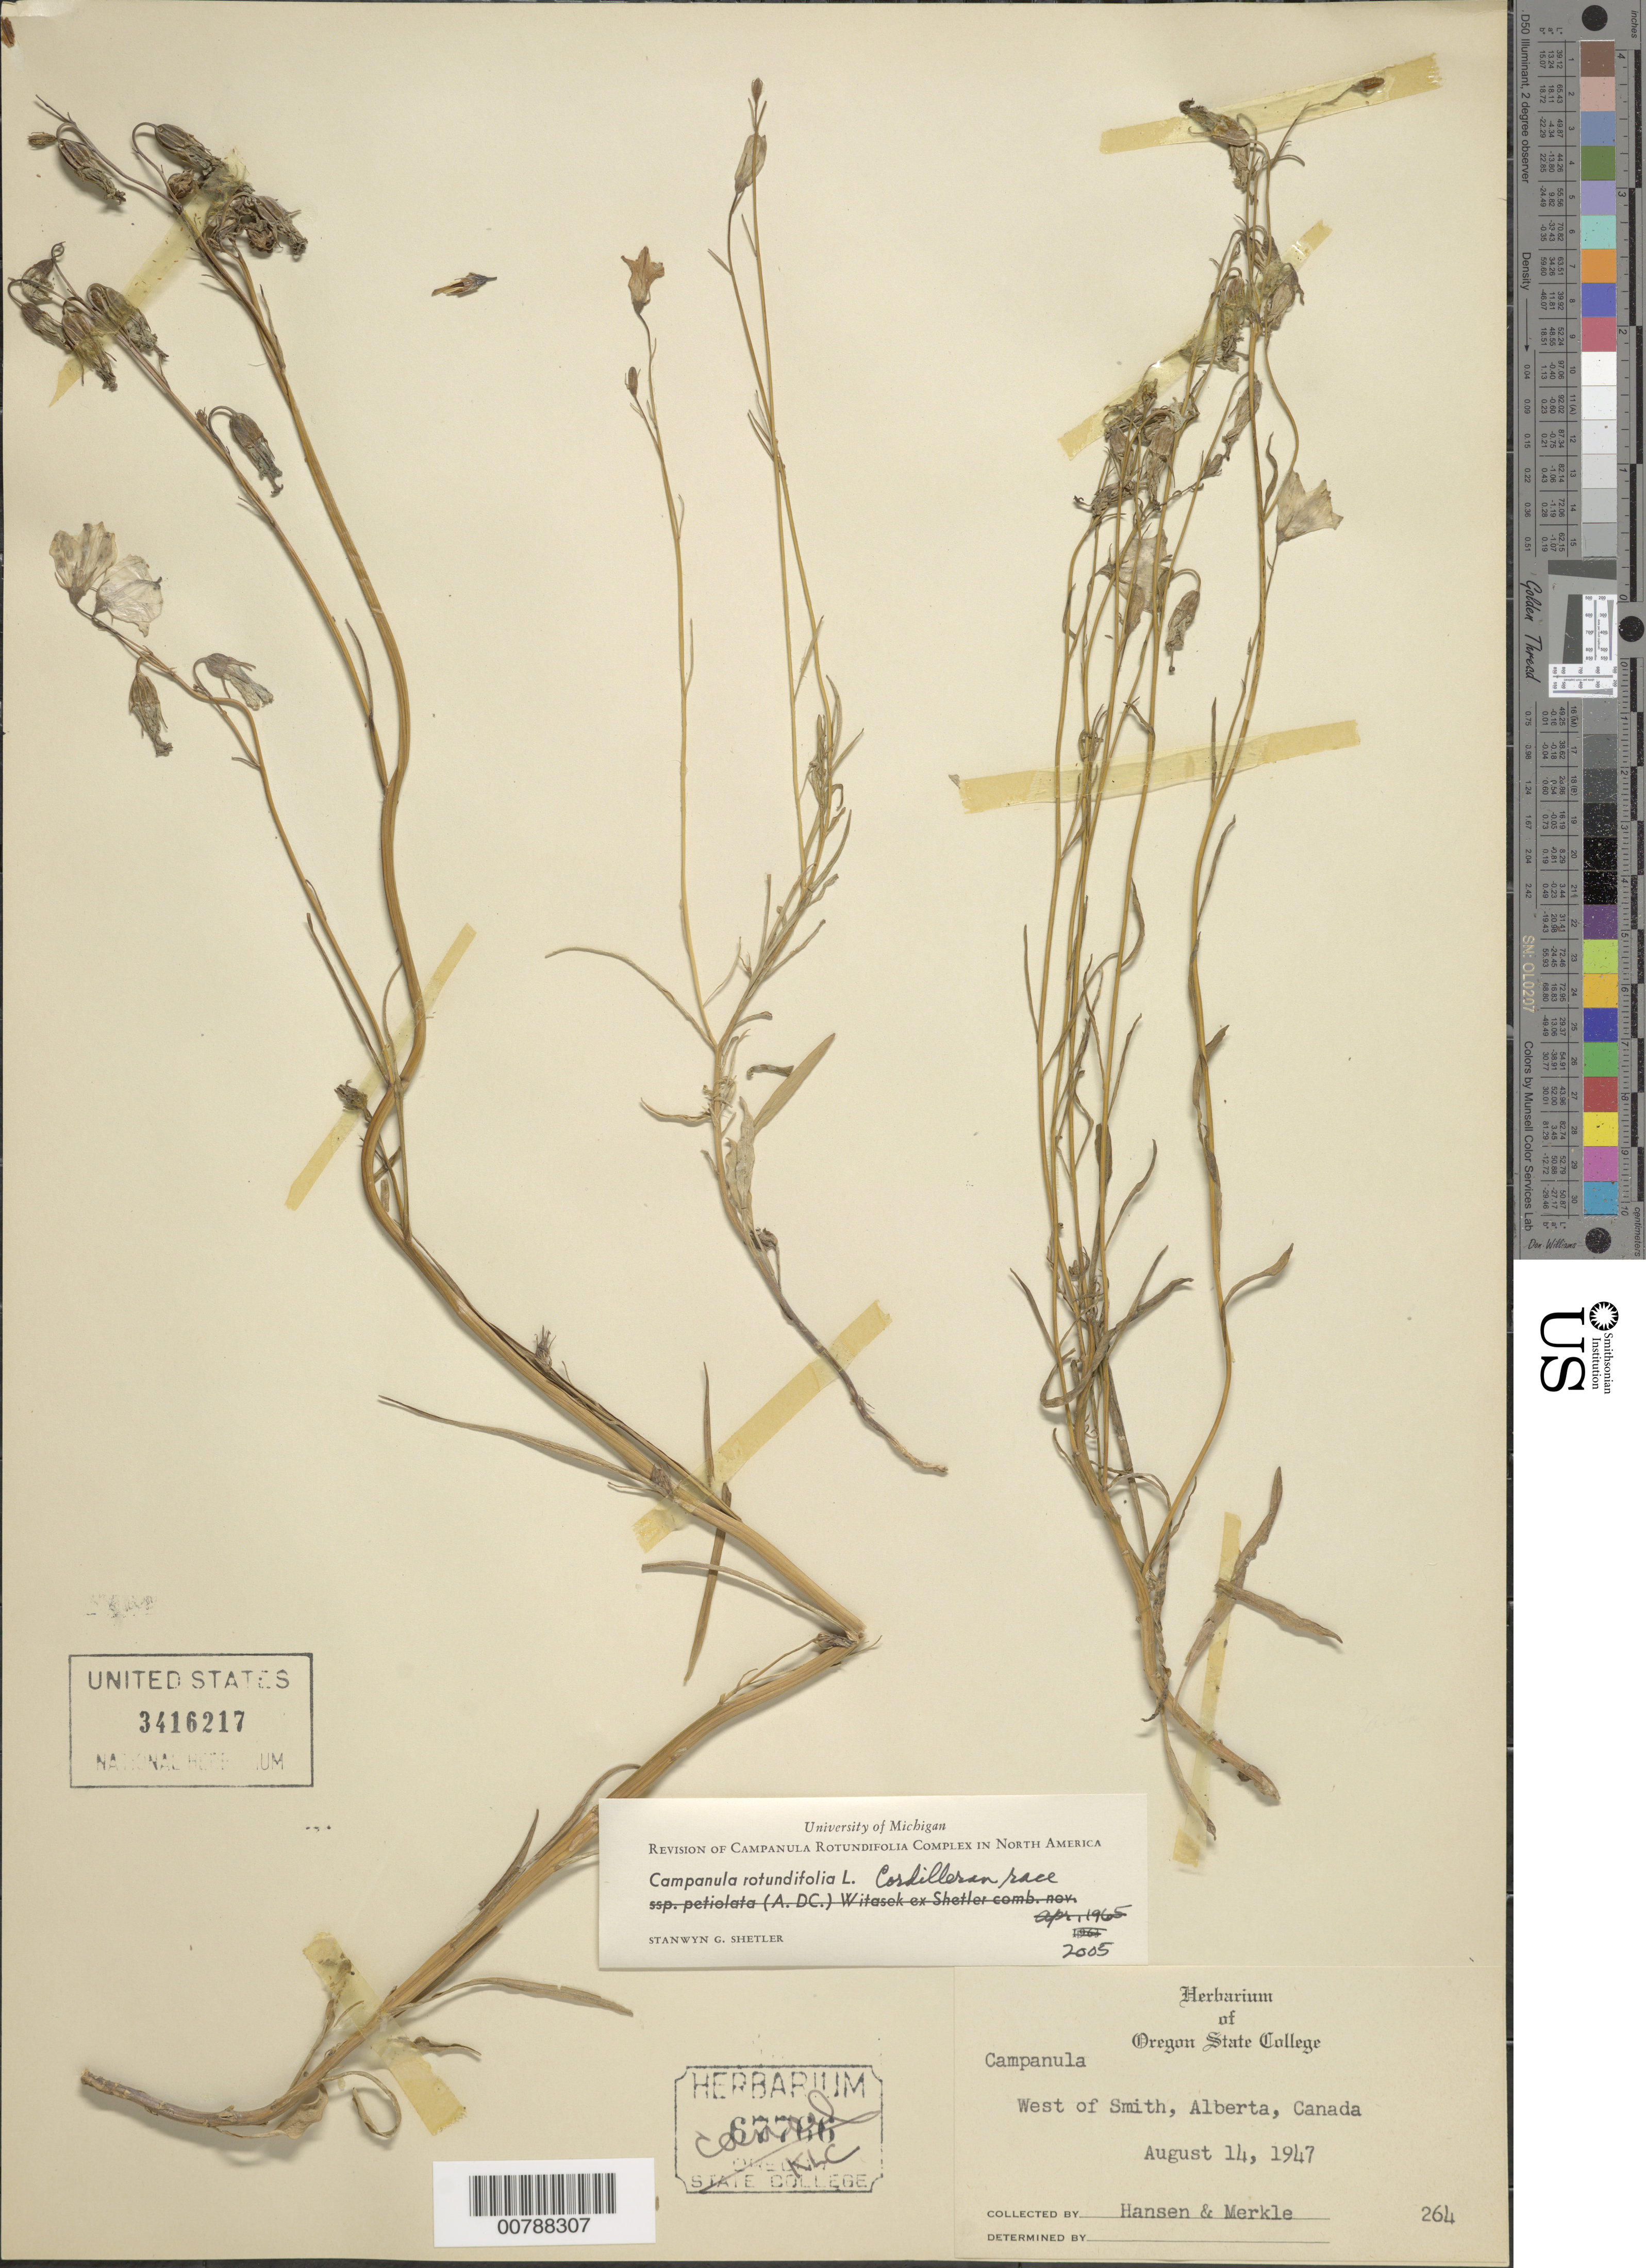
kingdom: Plantae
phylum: Tracheophyta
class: Magnoliopsida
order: Asterales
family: Campanulaceae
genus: Campanula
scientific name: Campanula rotundifolia L. Cordilleran race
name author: L.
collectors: Hansen & Merkle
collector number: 264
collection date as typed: August 14, 1947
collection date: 1947-08-14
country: Canada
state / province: Alberta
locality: West of Smith.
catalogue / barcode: US 3416217